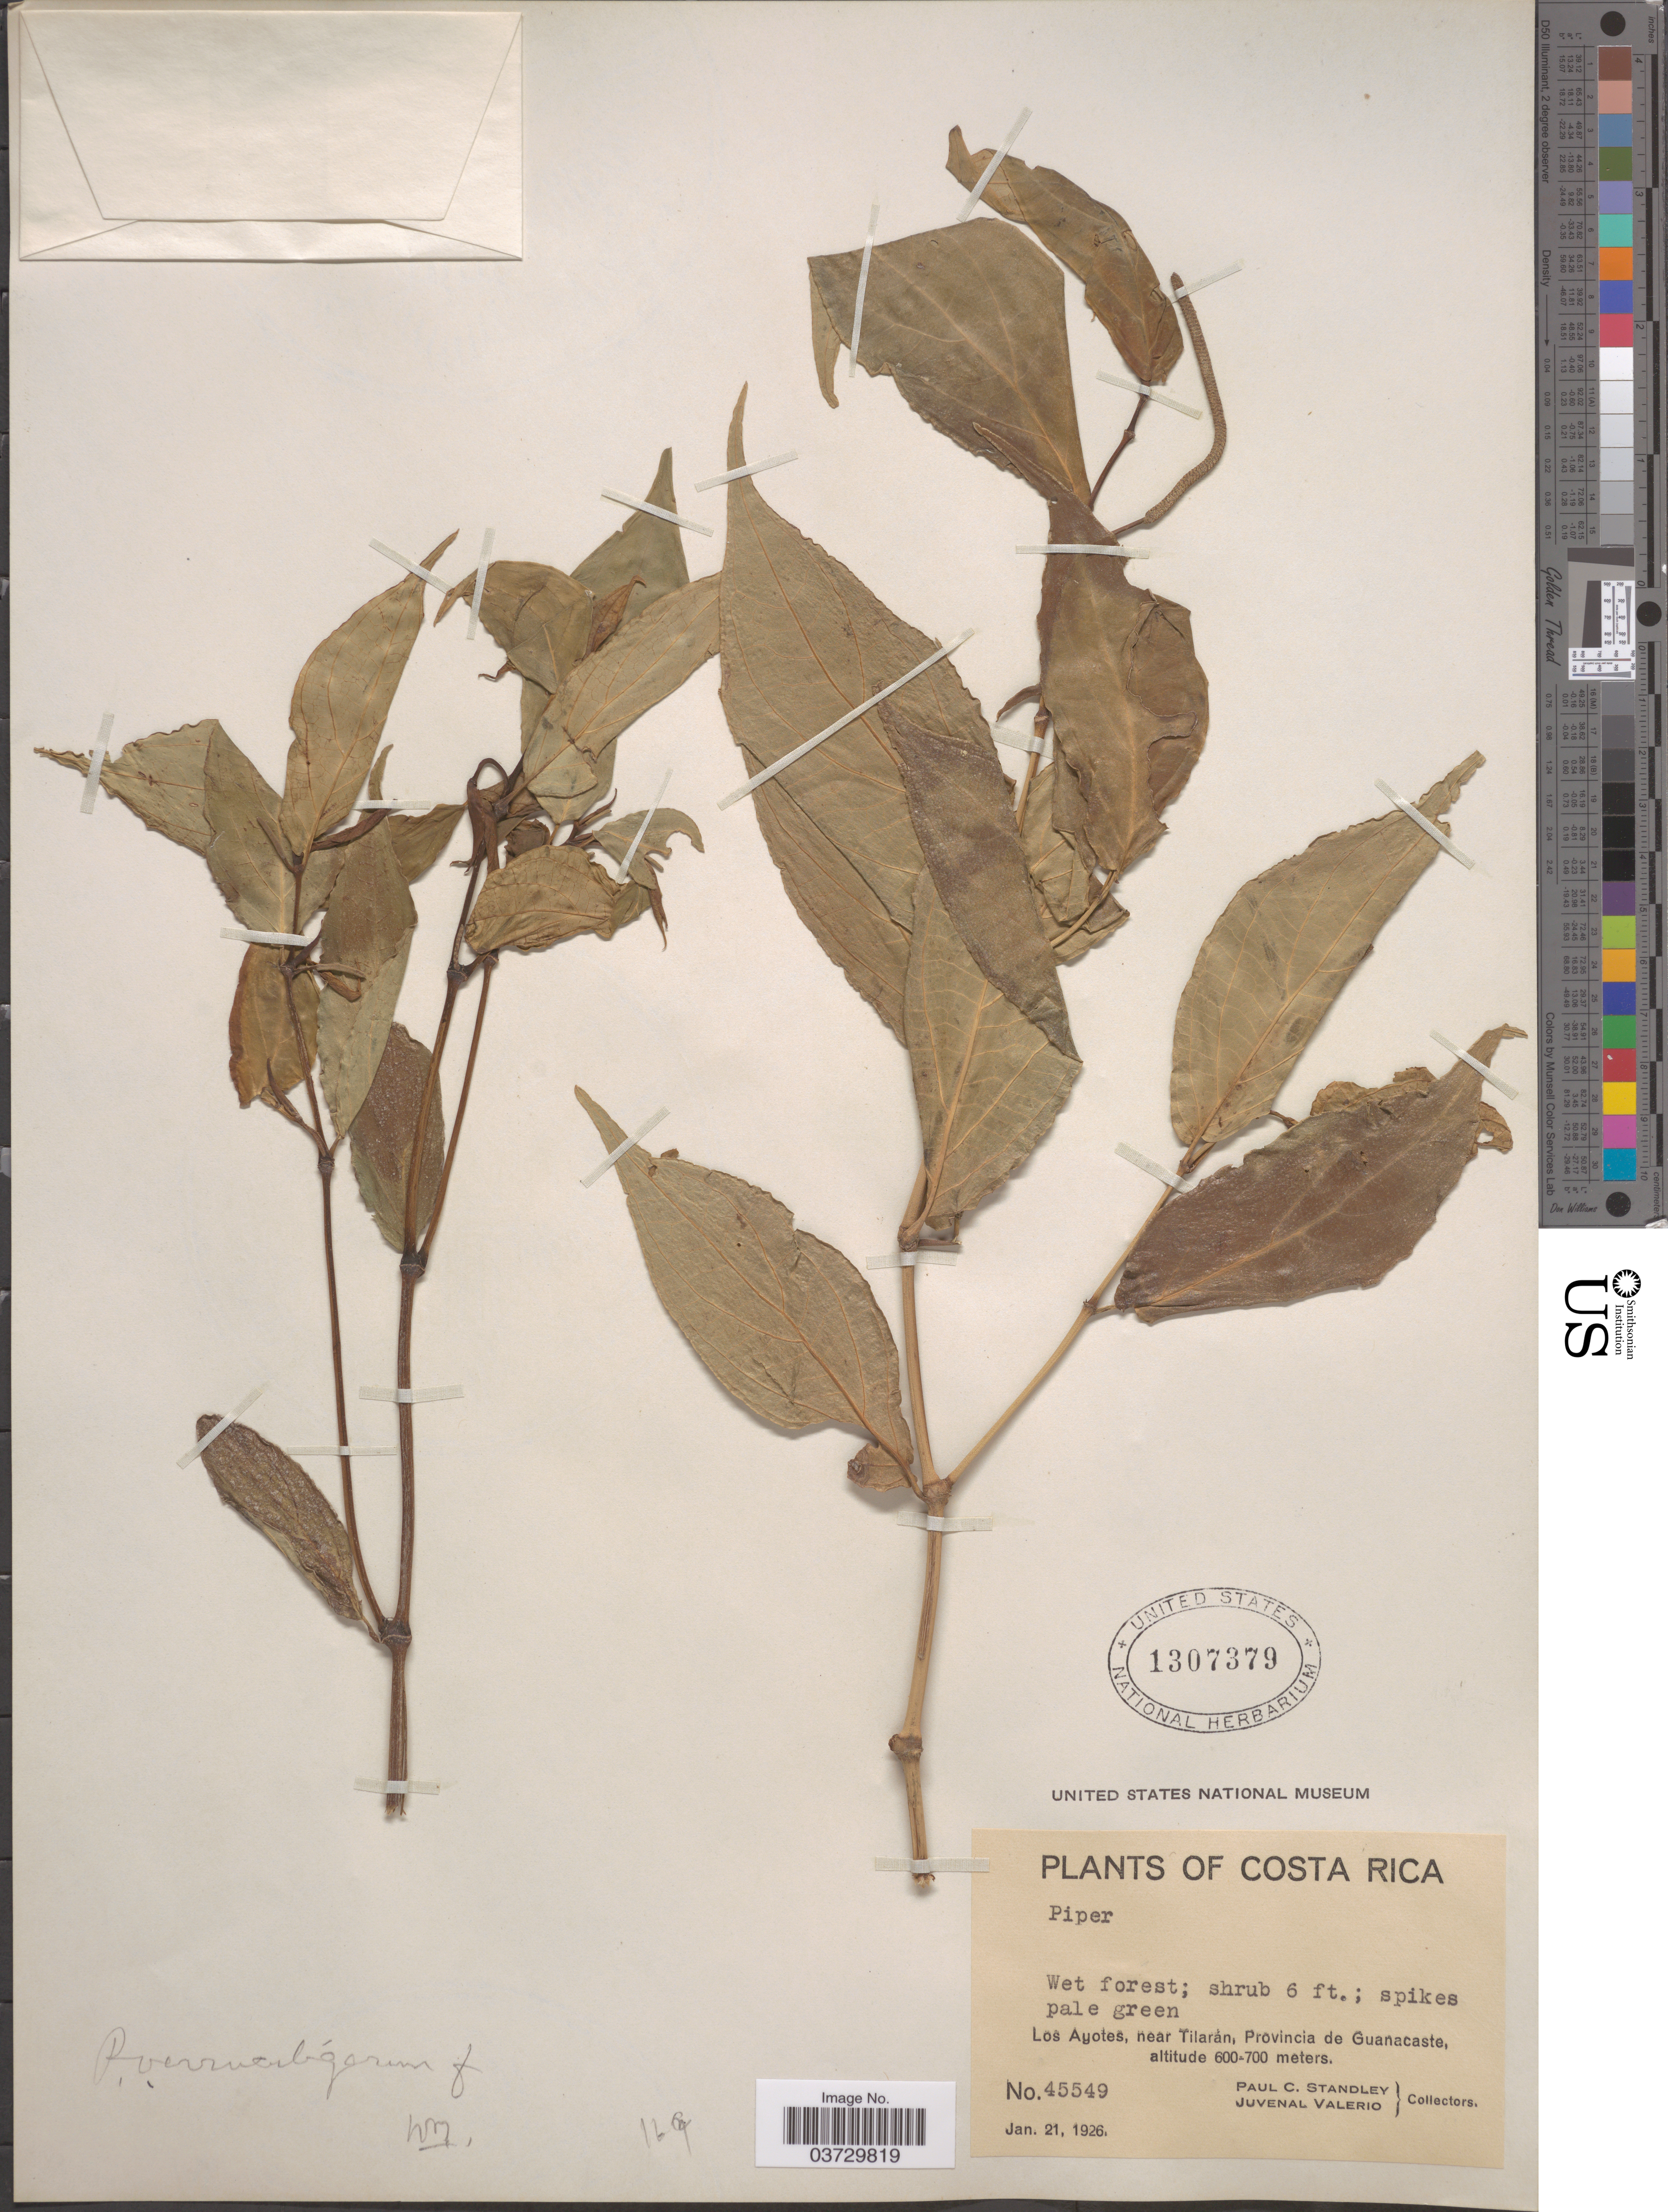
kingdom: Plantae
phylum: Tracheophyta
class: Magnoliopsida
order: Piperales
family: Piperaceae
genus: Piper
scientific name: Piper verruculigerum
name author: Trel.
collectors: P. C. Standley & J. Valerio R.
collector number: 45549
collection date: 1926-01-21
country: Costa Rica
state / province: Guanacaste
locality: Los Ayotes, near Tilarán.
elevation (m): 600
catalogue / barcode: US 1307379